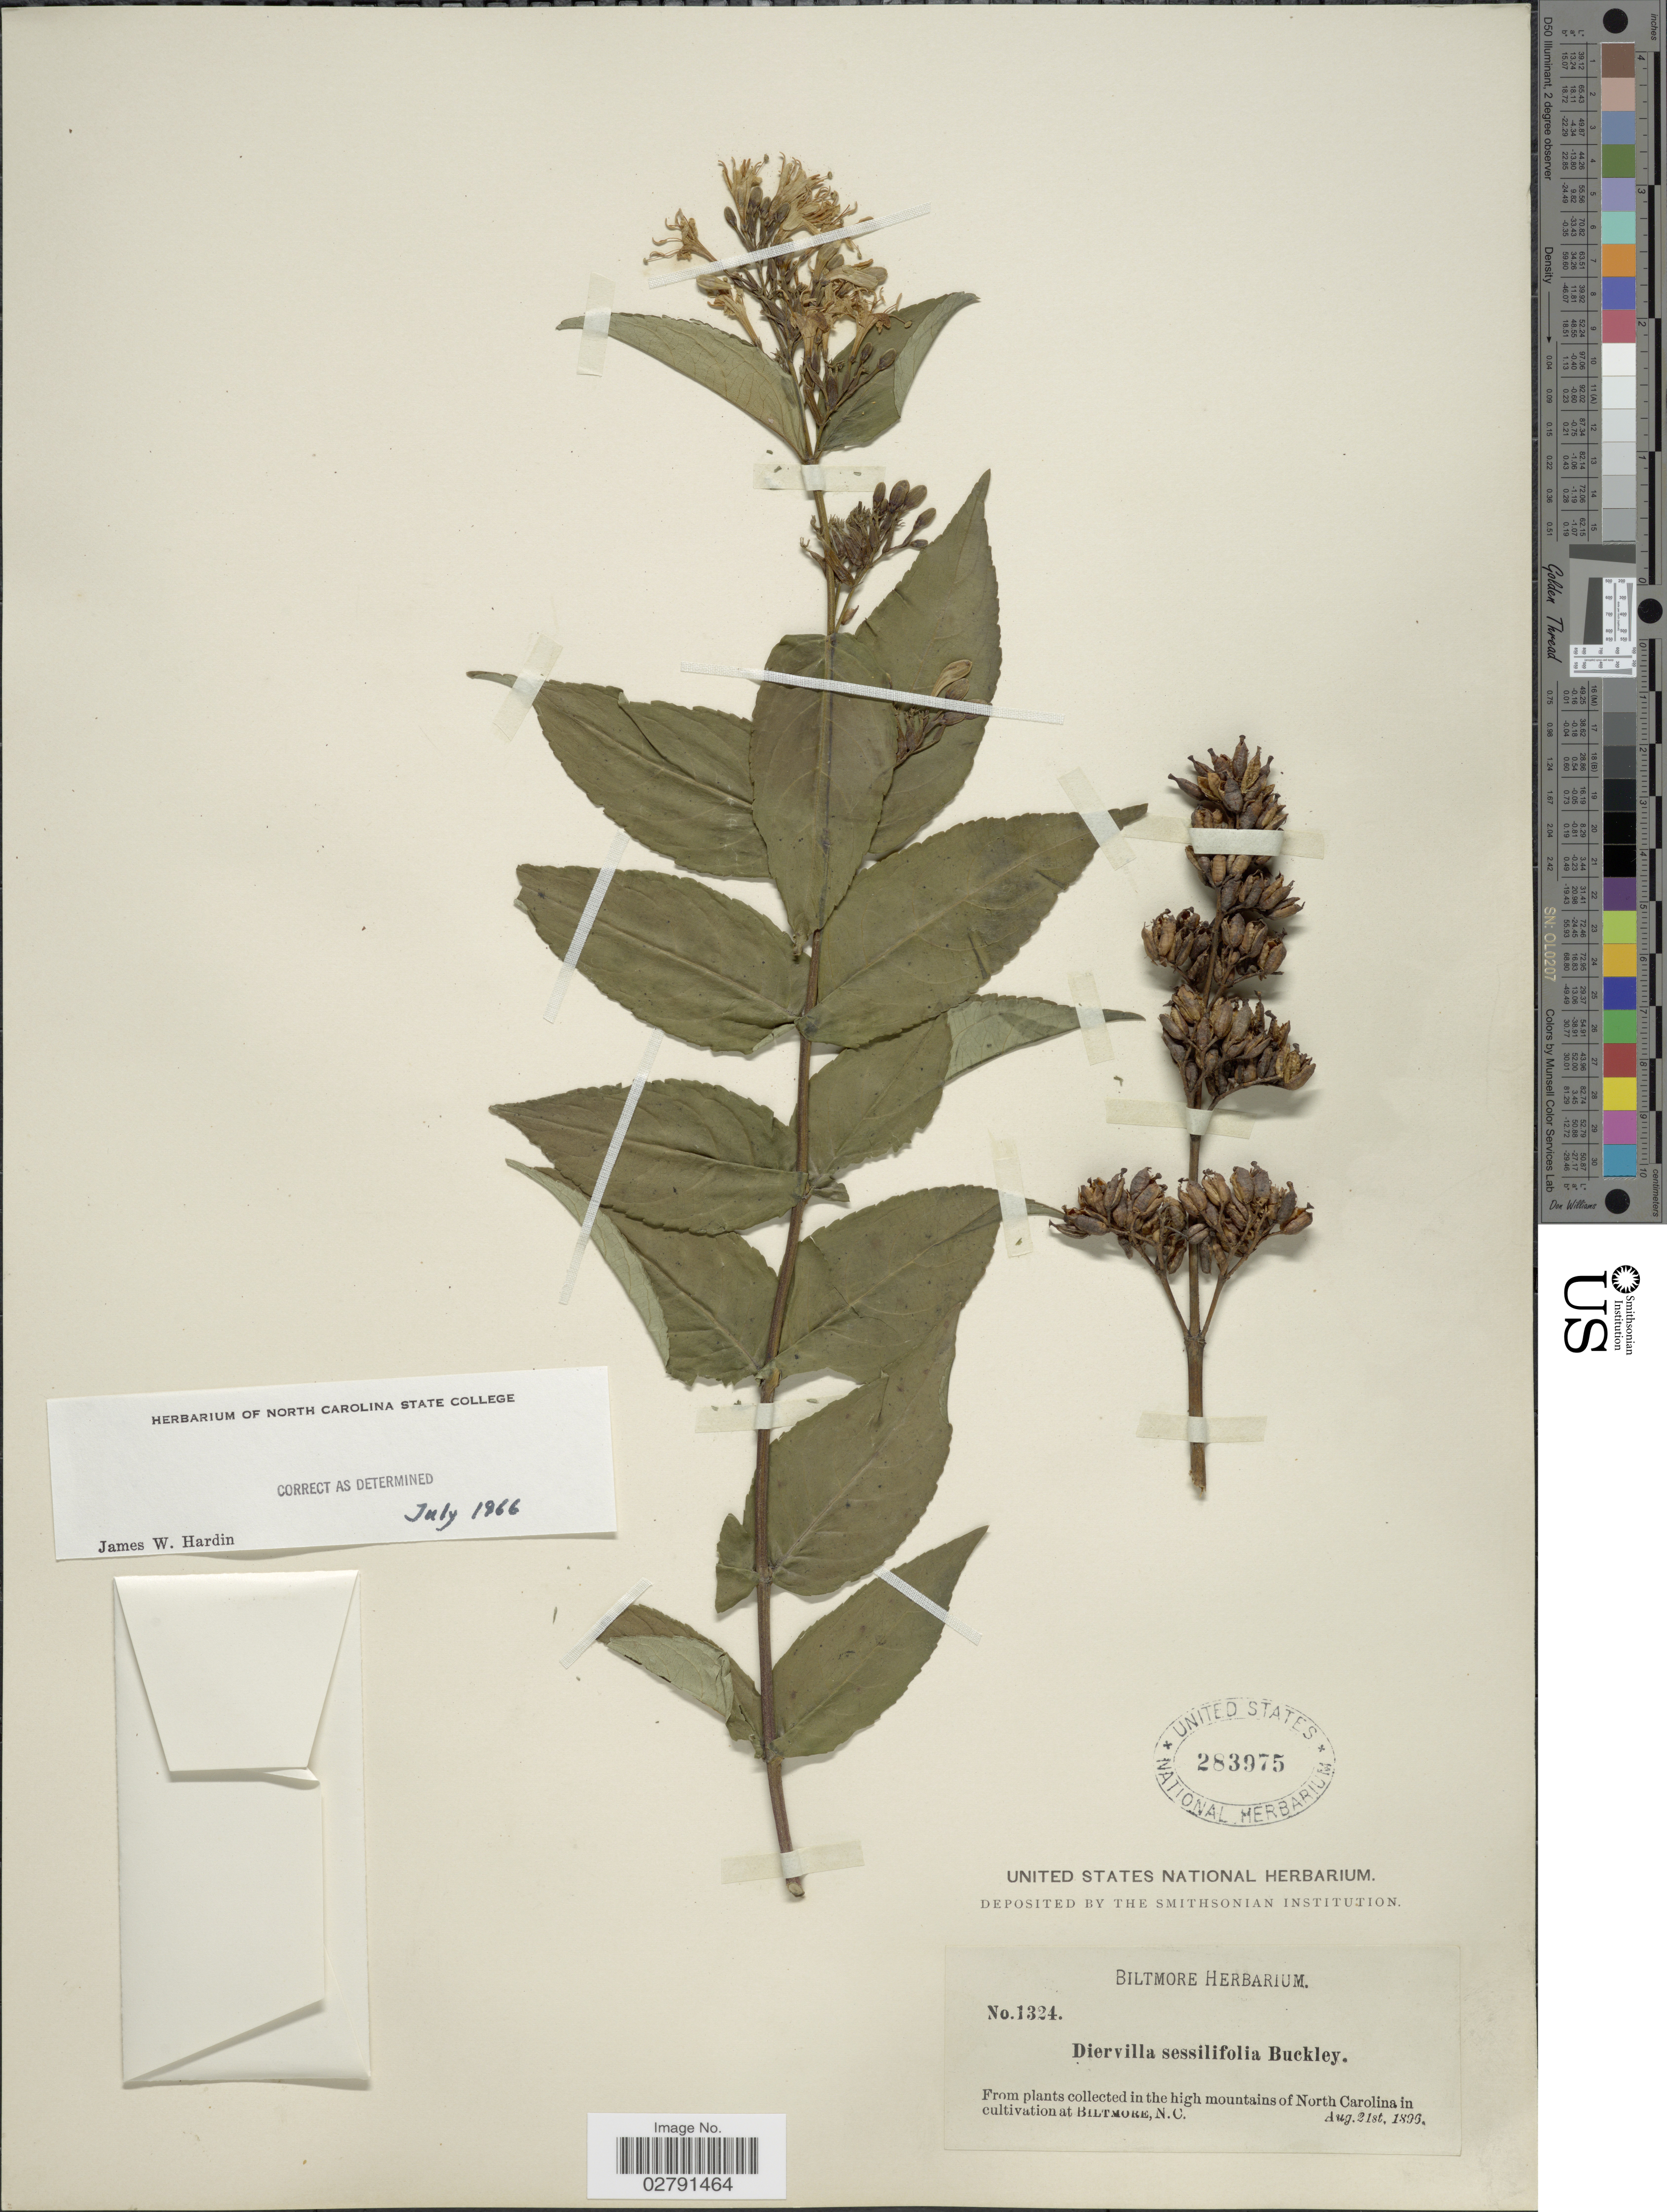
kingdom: Plantae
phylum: Tracheophyta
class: Magnoliopsida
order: Dipsacales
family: Caprifoliaceae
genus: Diervilla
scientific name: Diervilla sessilifolia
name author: Buckley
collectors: ex herb. Biltmore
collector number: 1324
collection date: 1896-08-21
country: United States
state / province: North Carolina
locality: In the high mountains of North Carolina in cultivation at Biltmore, N.C.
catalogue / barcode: US 283975